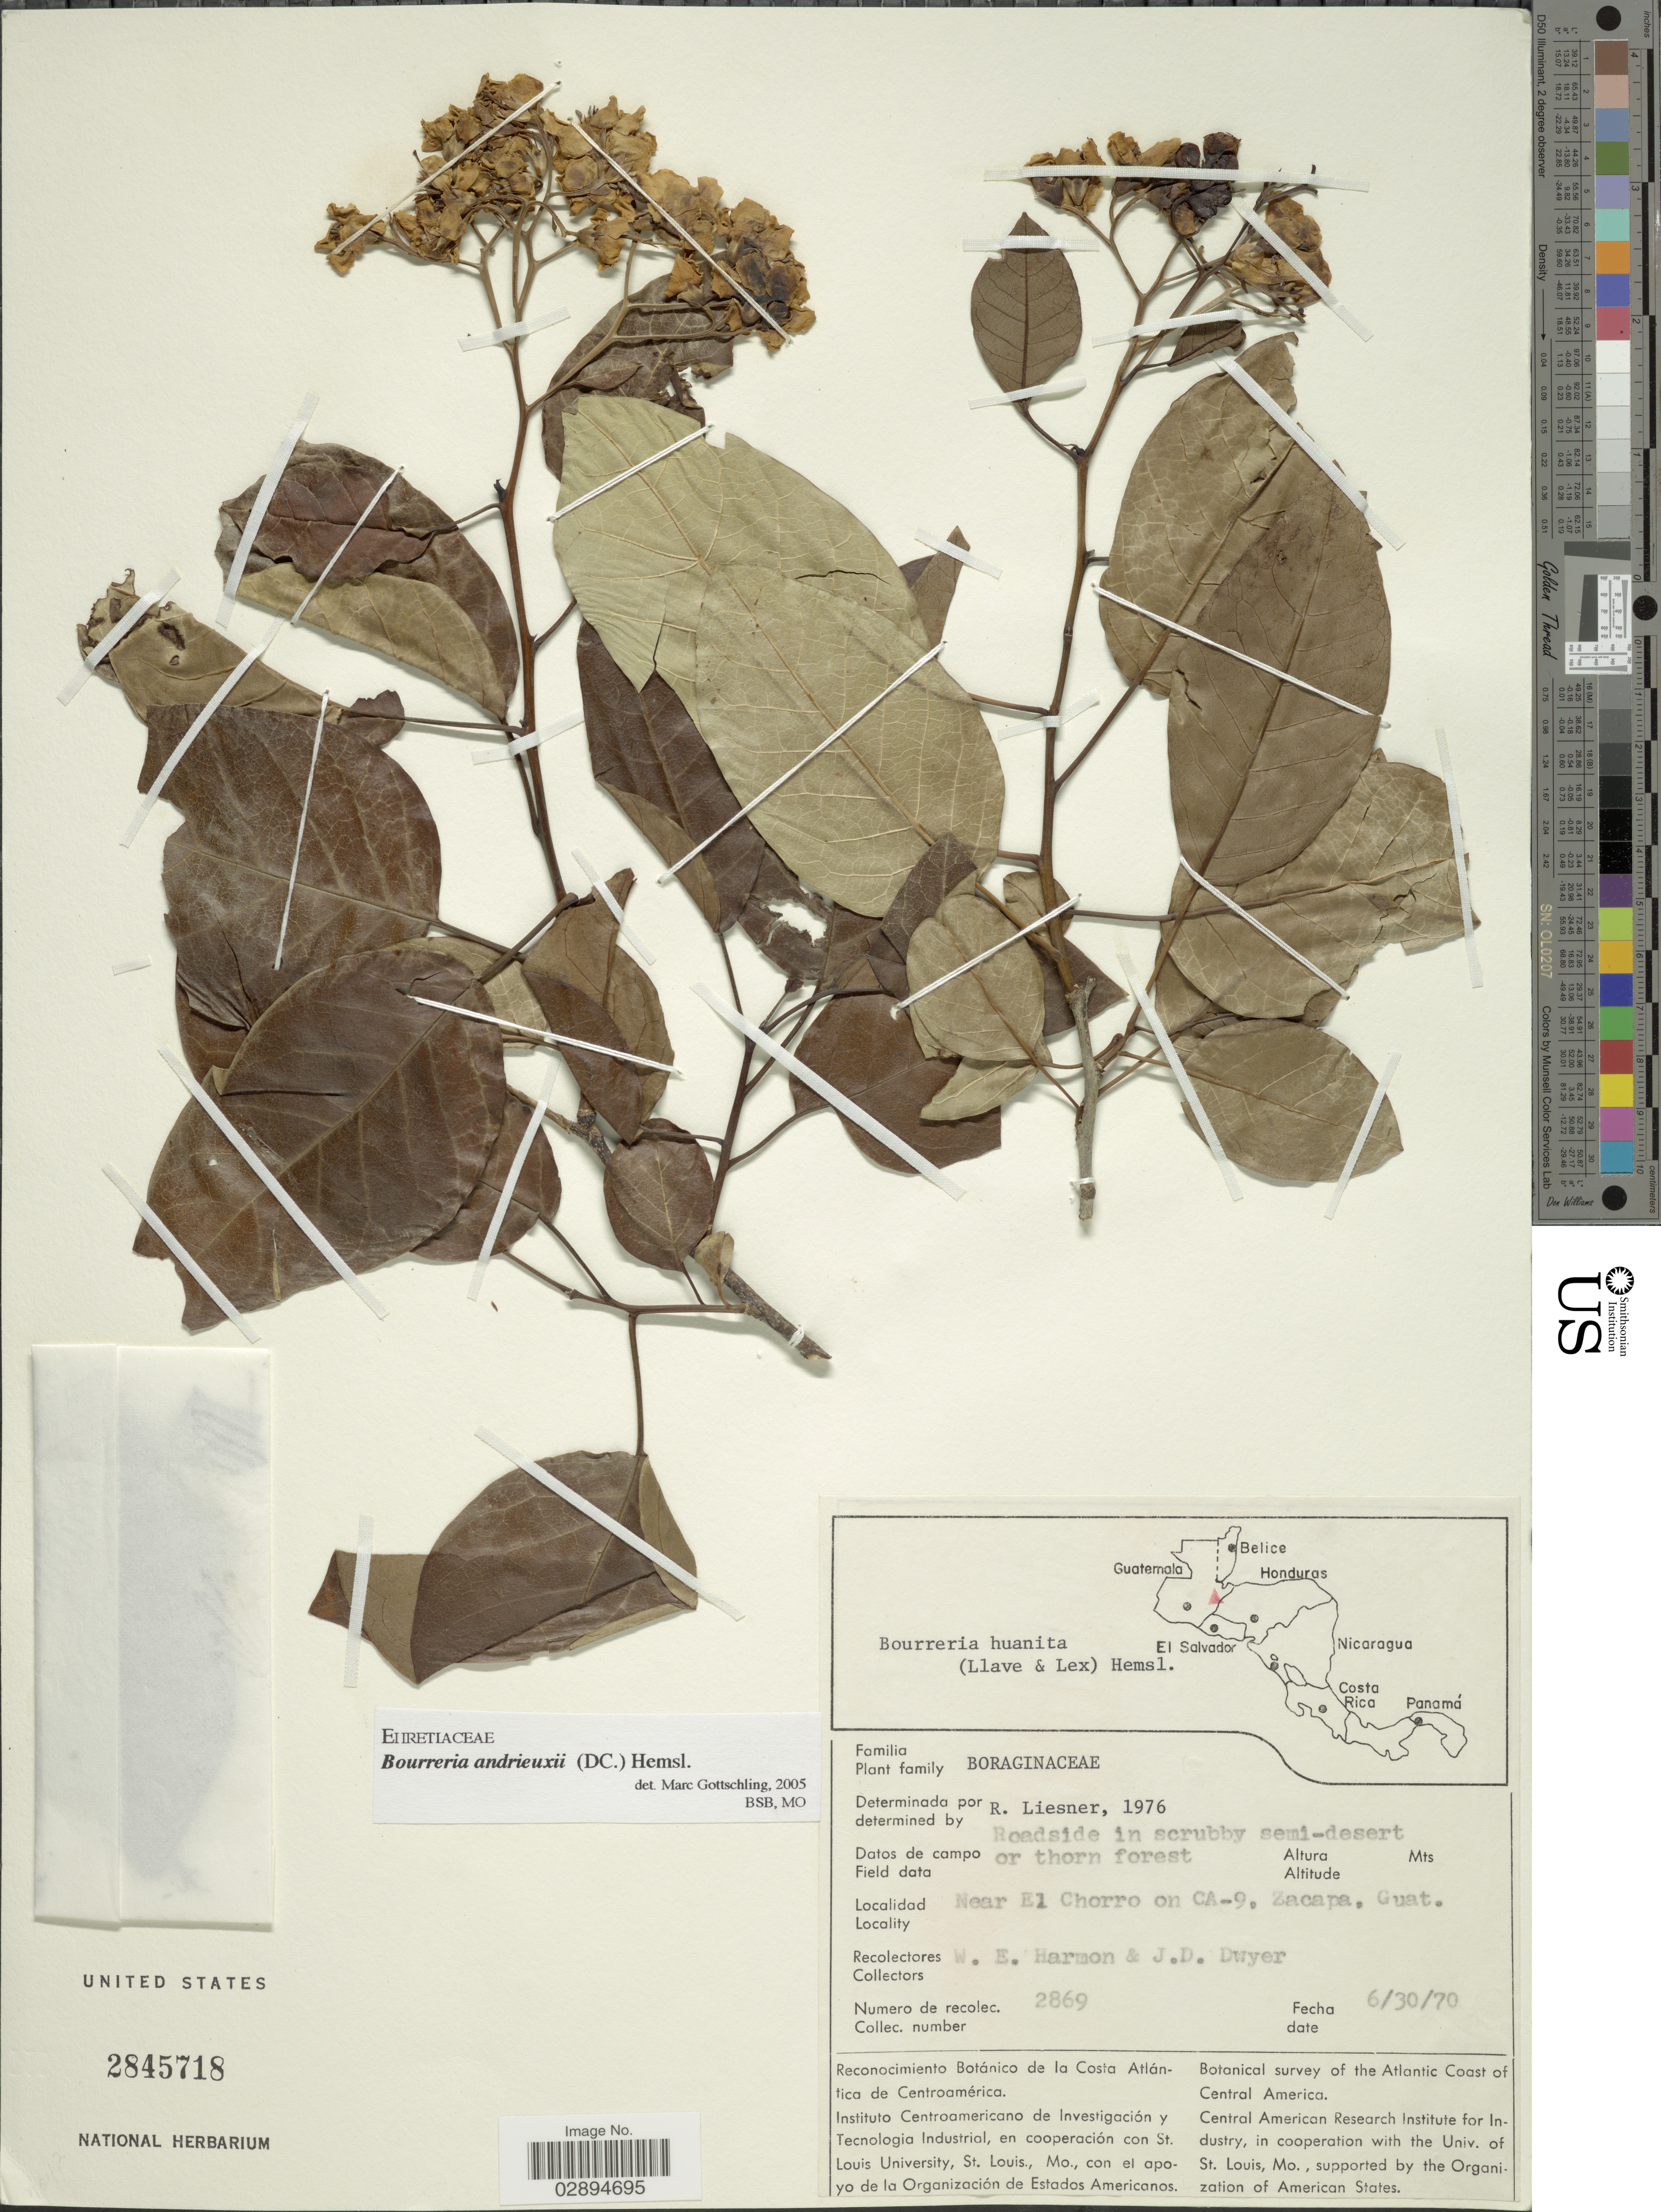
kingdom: Plantae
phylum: Tracheophyta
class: Magnoliopsida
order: Boraginales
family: Ehretiaceae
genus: Bourreria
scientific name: Bourreria andrieuxii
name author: Hemsl.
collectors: W. E. Harmon & J. D. Dwyer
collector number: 2869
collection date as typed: Transcribed d/m/y: 30/6/70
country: Guatemala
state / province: Zacapa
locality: Near El Chorro on CA-9.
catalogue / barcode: US 2845718